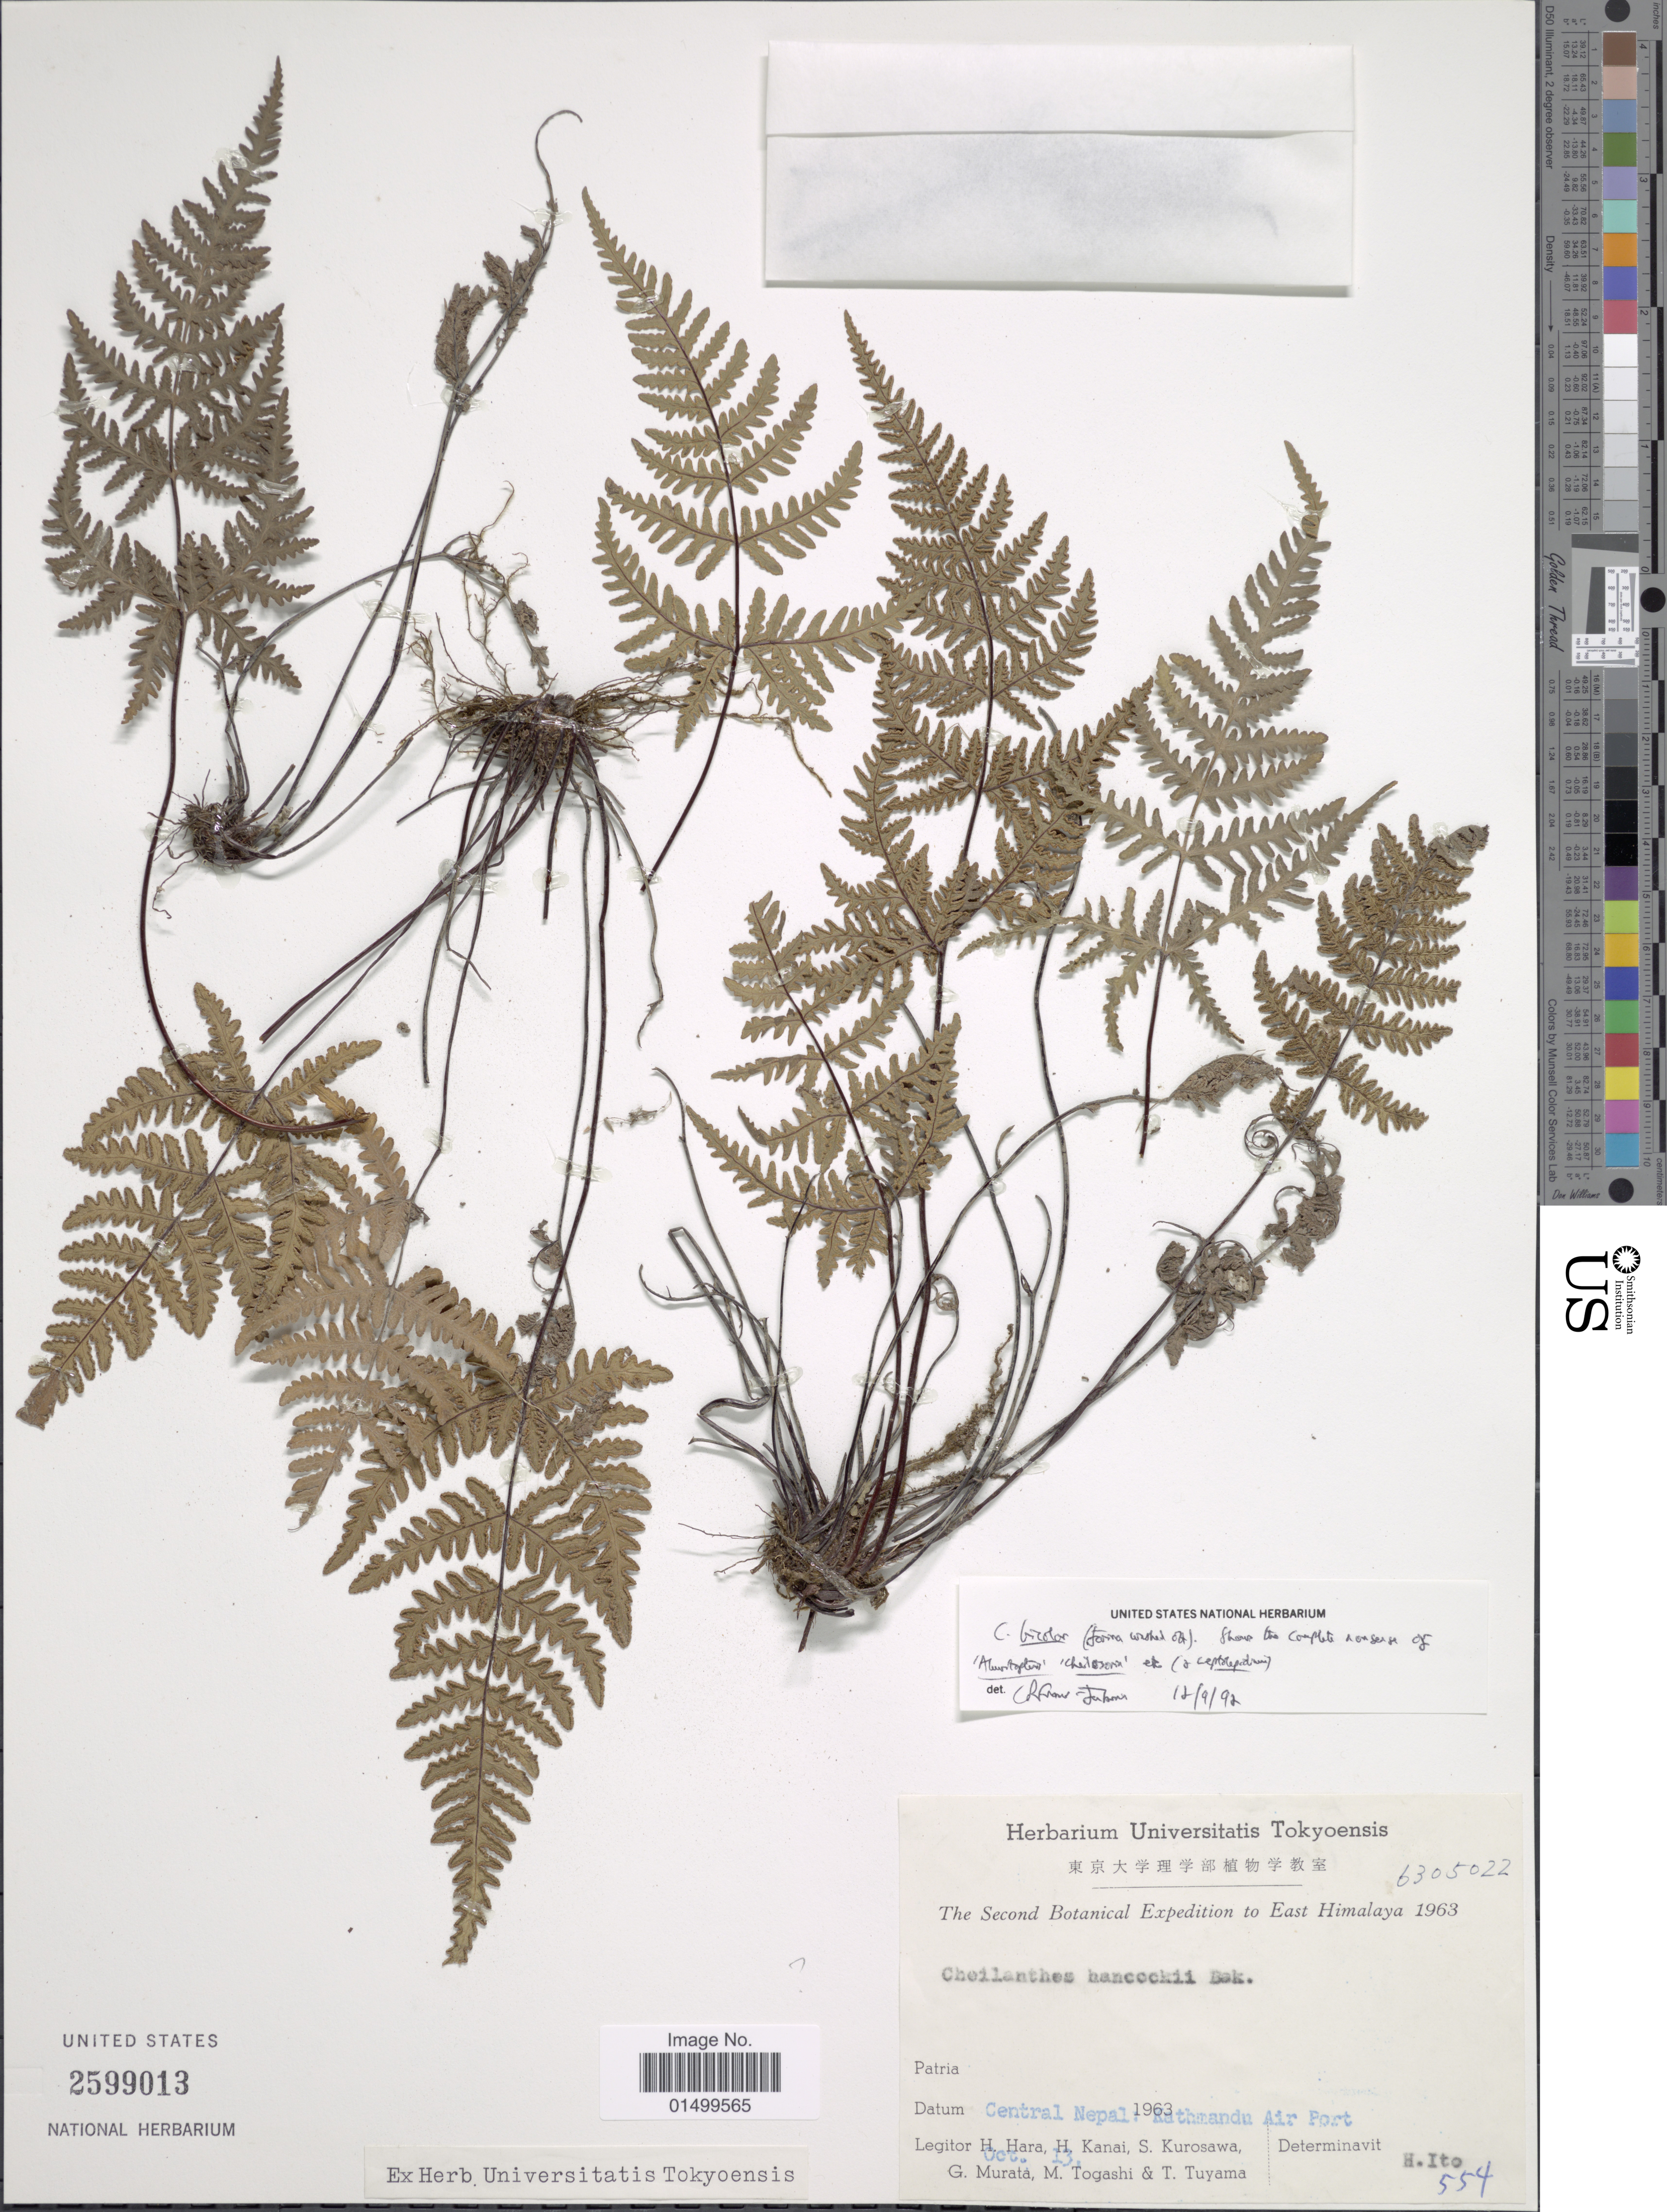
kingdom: Plantae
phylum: Tracheophyta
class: Polypodiopsida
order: Polypodiales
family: Pteridaceae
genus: Cheilanthes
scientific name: Cheilanthes hancockii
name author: Baker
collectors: Sino-Amer. Bot. Exped. 1984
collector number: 554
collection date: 1963-10-13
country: Nepal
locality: East Himalaya. Central Nepal, Kathmandu Air Fort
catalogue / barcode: US 2599013